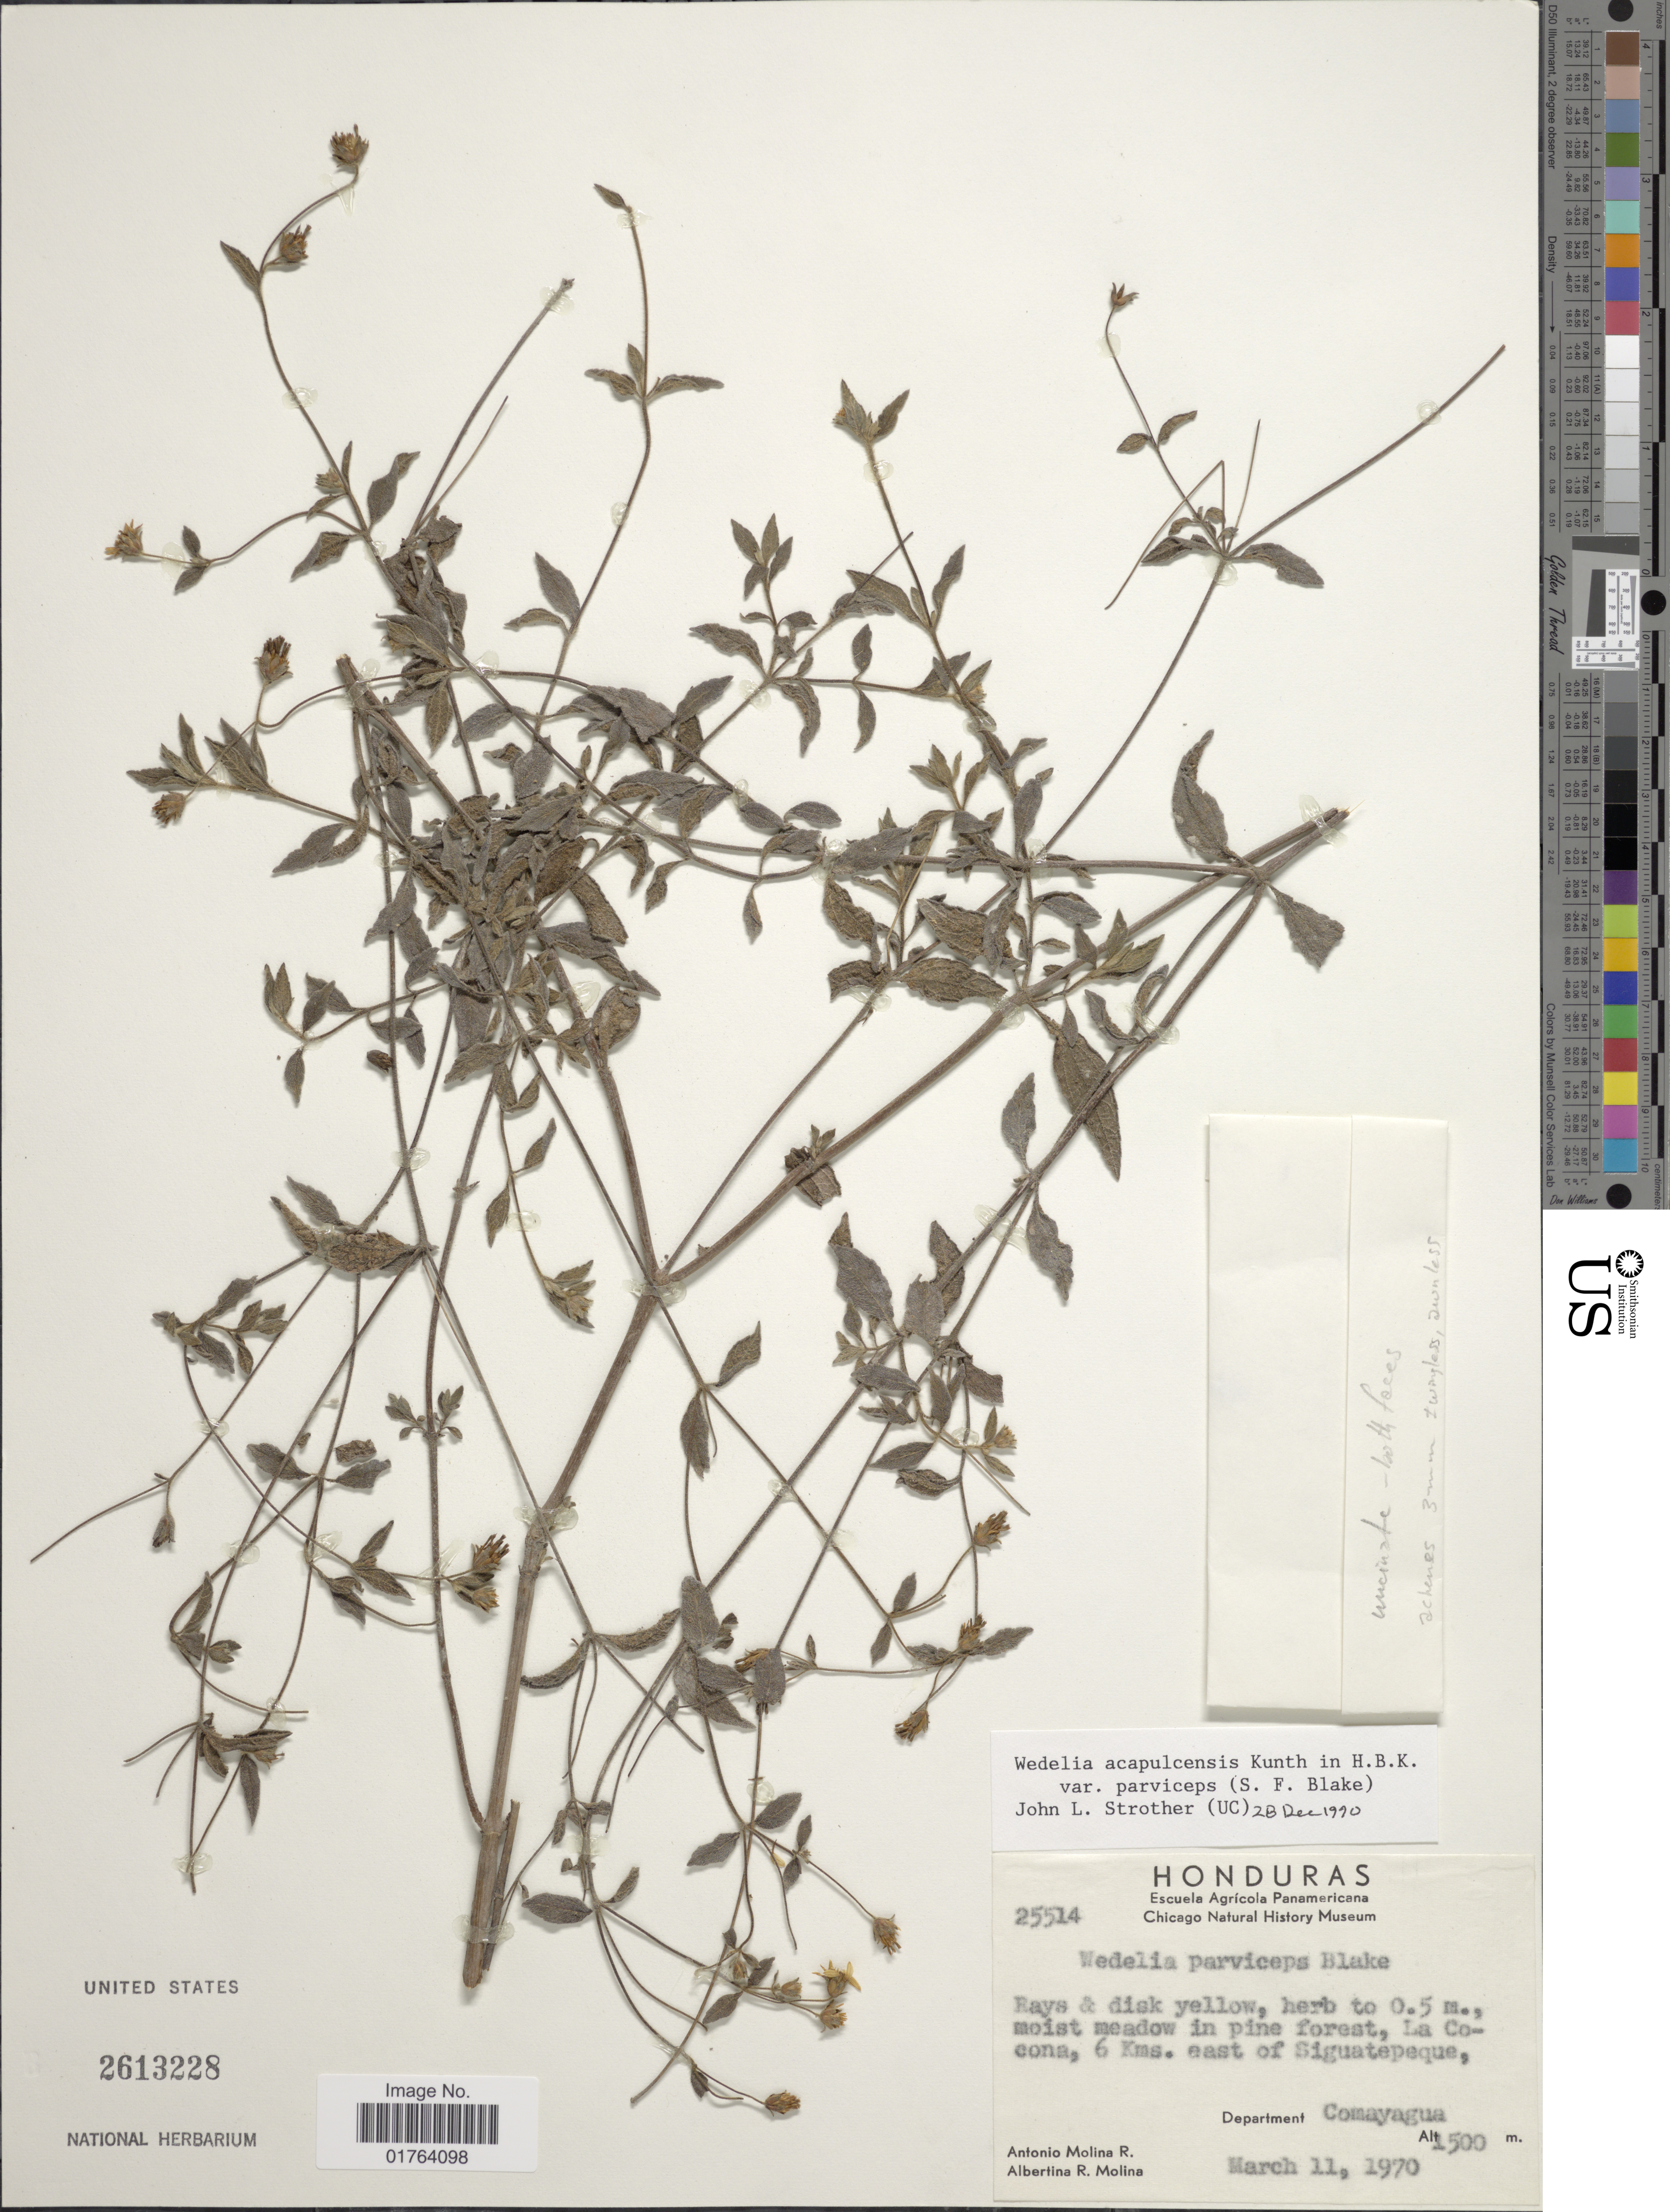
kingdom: Plantae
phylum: Tracheophyta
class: Magnoliopsida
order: Asterales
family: Asteraceae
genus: Wedelia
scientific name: Wedelia acapulcensis var. parviceps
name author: (S.F. Blake) Strother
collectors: A. Molina R. & A. R. Molina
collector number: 25514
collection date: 1970-03-11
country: Honduras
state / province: Comayagua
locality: La Cocona, 6 kms. east of Siguatepeque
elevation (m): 1500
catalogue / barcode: US 2613228